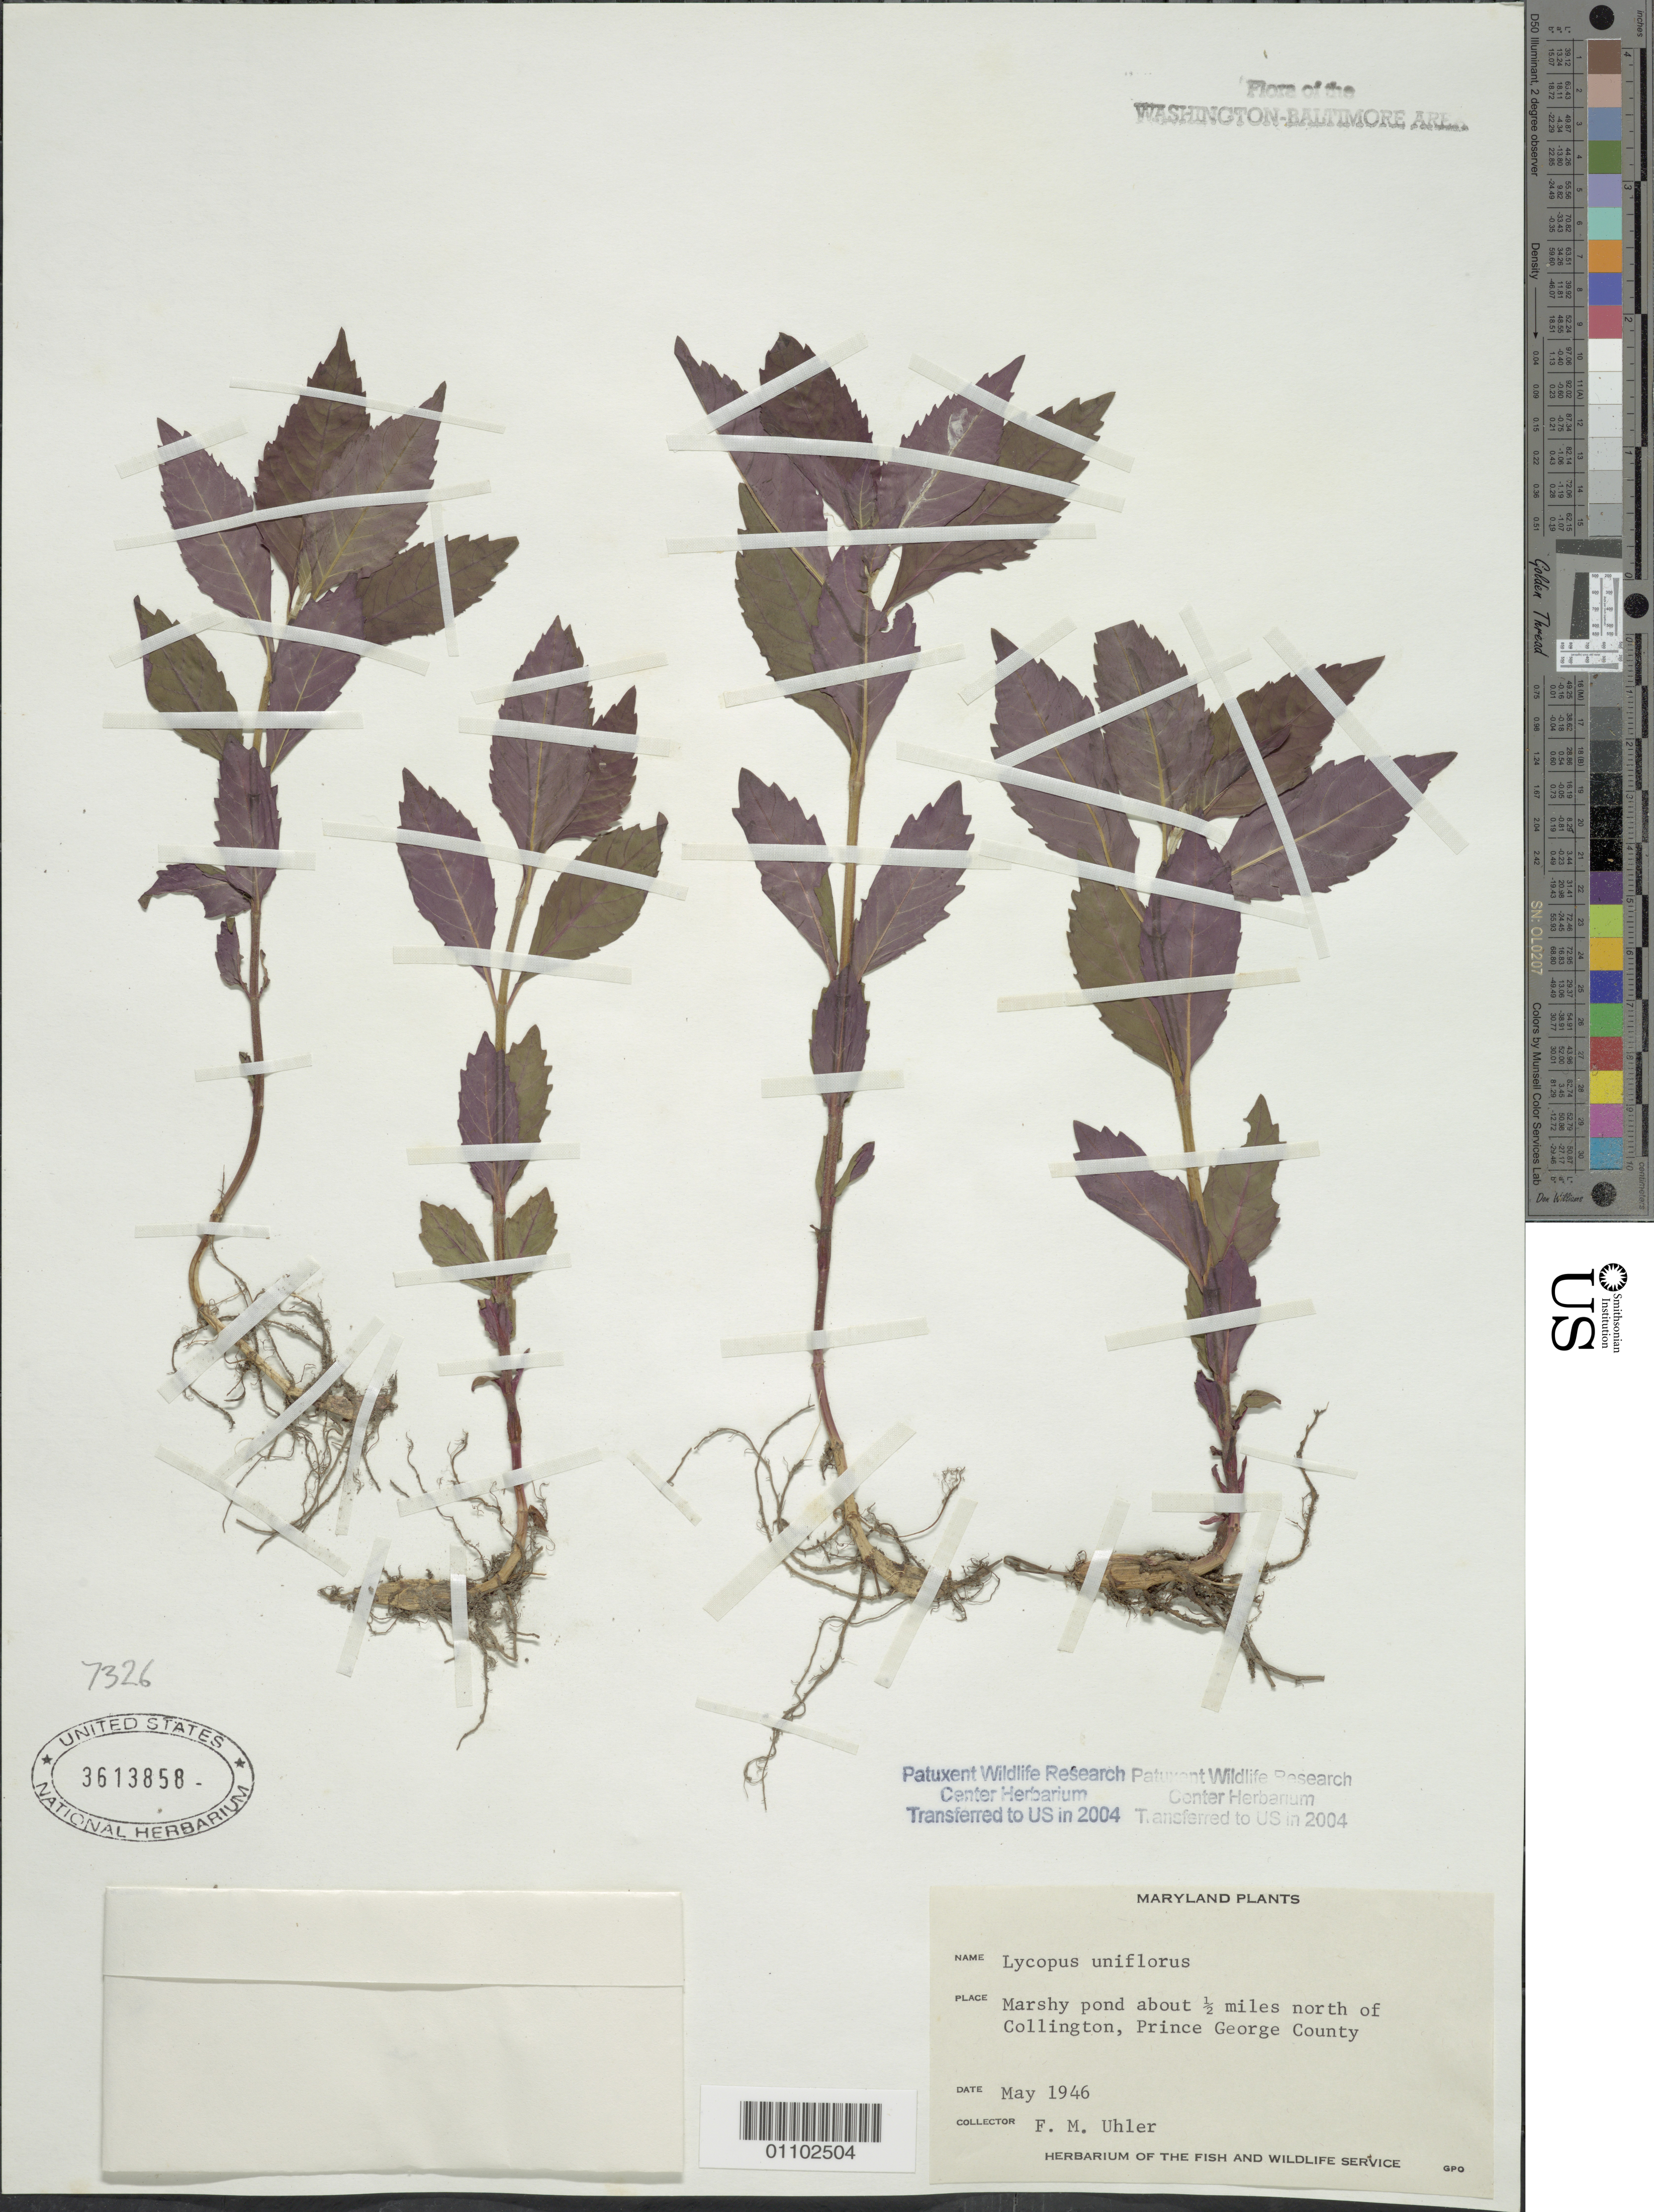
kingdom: Plantae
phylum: Tracheophyta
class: Magnoliopsida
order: Lamiales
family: Lamiaceae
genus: Lycopus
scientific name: Lycopus uniflorus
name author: Michx.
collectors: F. M. Uhler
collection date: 1946-05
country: United States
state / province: Maryland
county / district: Prince George's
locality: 1/2 mile north of Collington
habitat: Marshy pond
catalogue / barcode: US 3613858